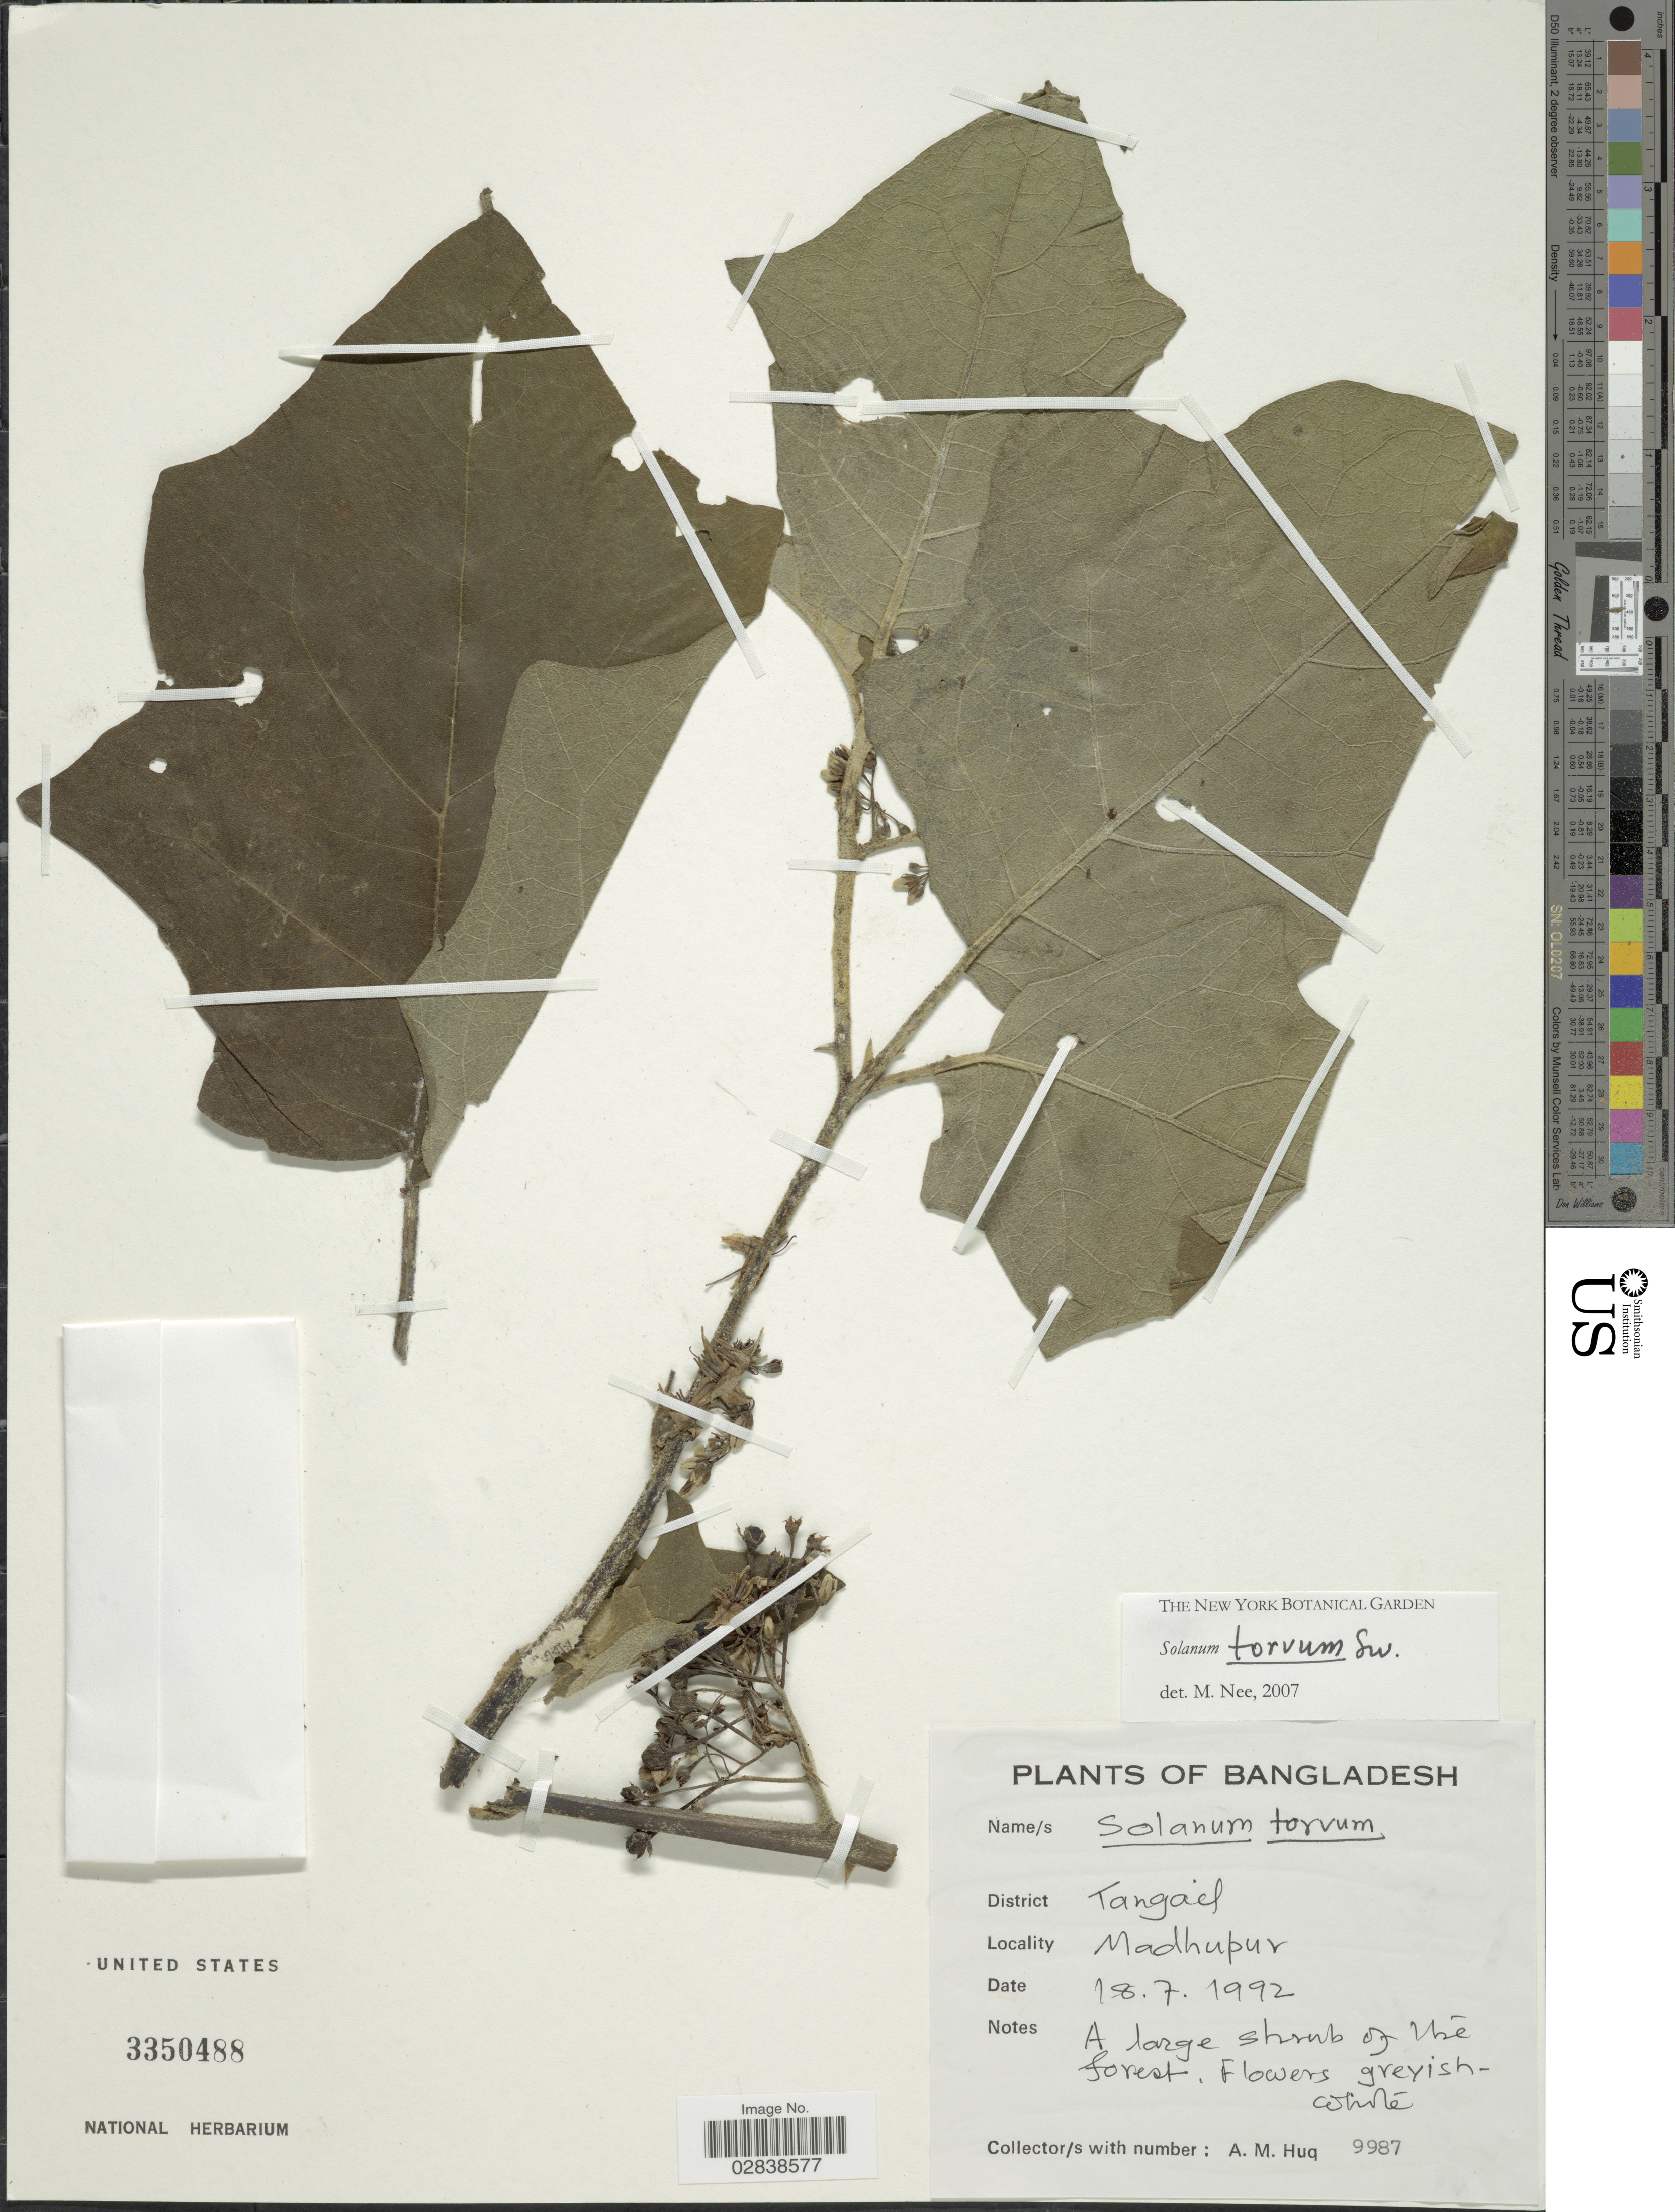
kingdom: Plantae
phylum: Tracheophyta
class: Magnoliopsida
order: Solanales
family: Solanaceae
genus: Solanum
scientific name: Solanum torvum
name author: Sw.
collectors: A. M. Huq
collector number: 9987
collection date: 1992-07-18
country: Bangladesh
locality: District Tangael, Madhupur.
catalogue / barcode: US 3350488